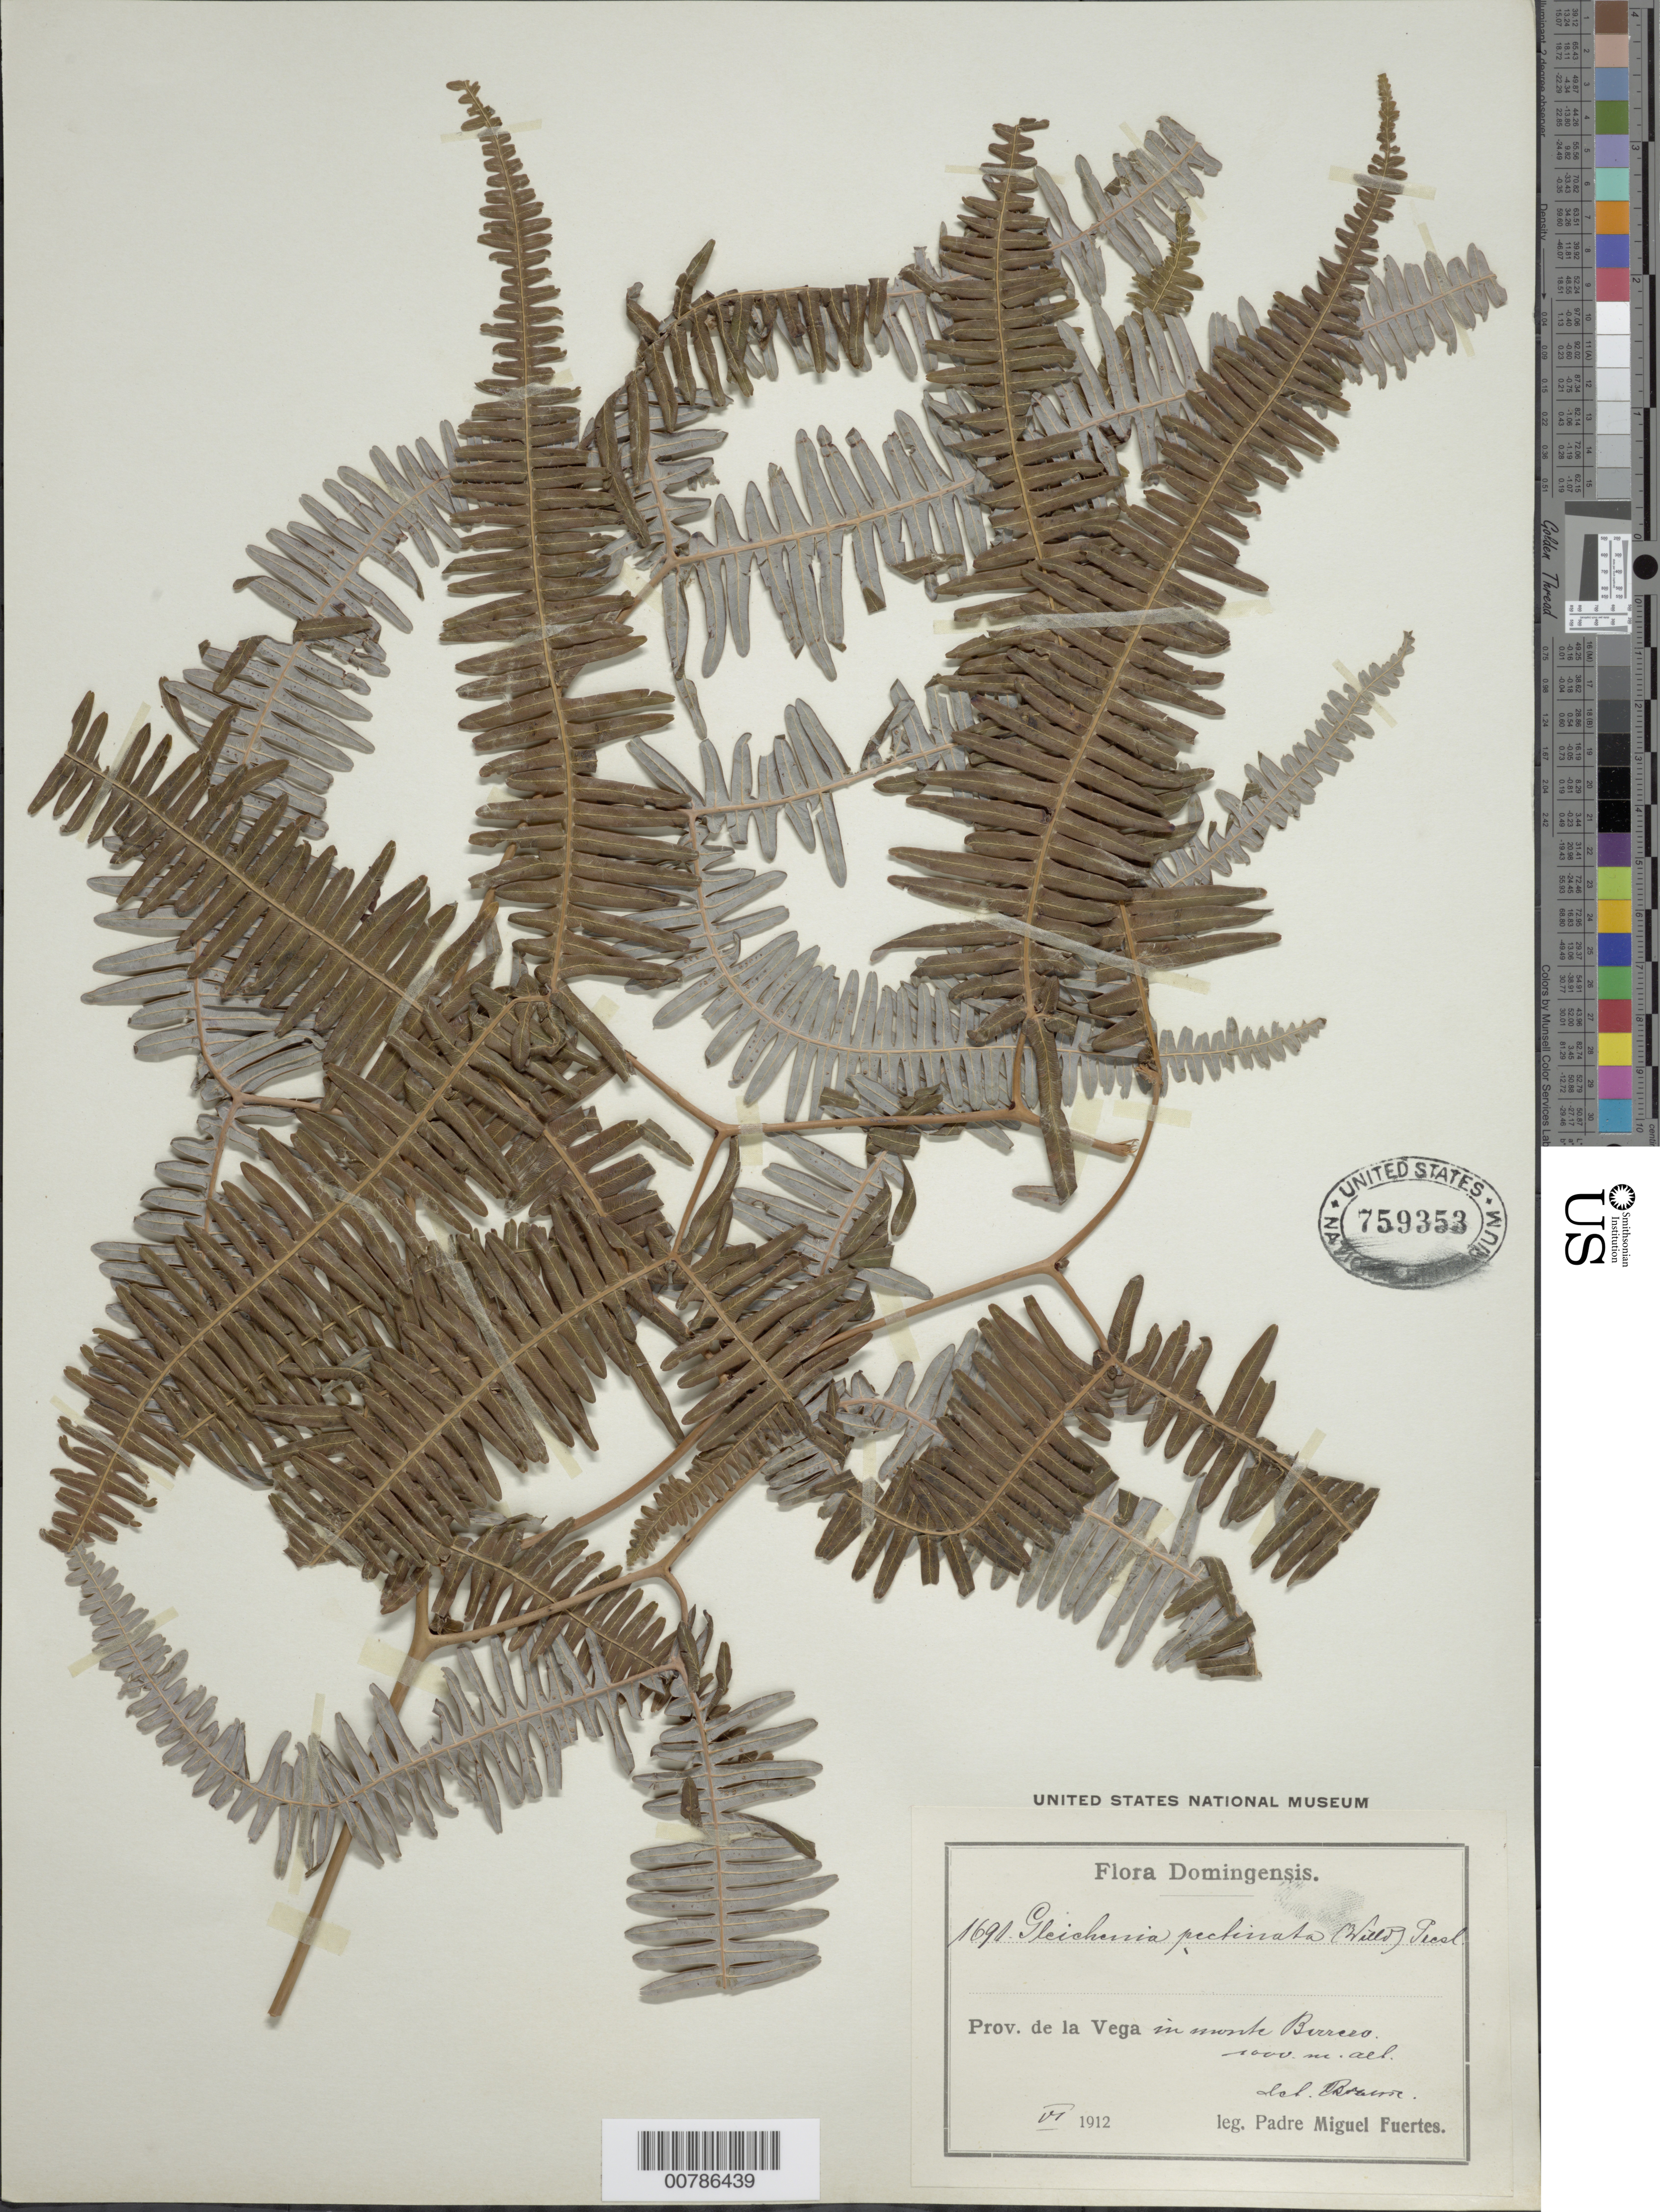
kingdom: Plantae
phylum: Tracheophyta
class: Polypodiopsida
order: Gleicheniales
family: Gleicheniaceae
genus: Gleichenella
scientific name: Gleichenella pectinata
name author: (Willd.) Ching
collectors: M. D. Fuertes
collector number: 1691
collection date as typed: Jun 1912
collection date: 1912-06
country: Dominican Republic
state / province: La Vega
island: Hispaniola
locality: Monte Burrceo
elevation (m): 1000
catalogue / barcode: US 759353